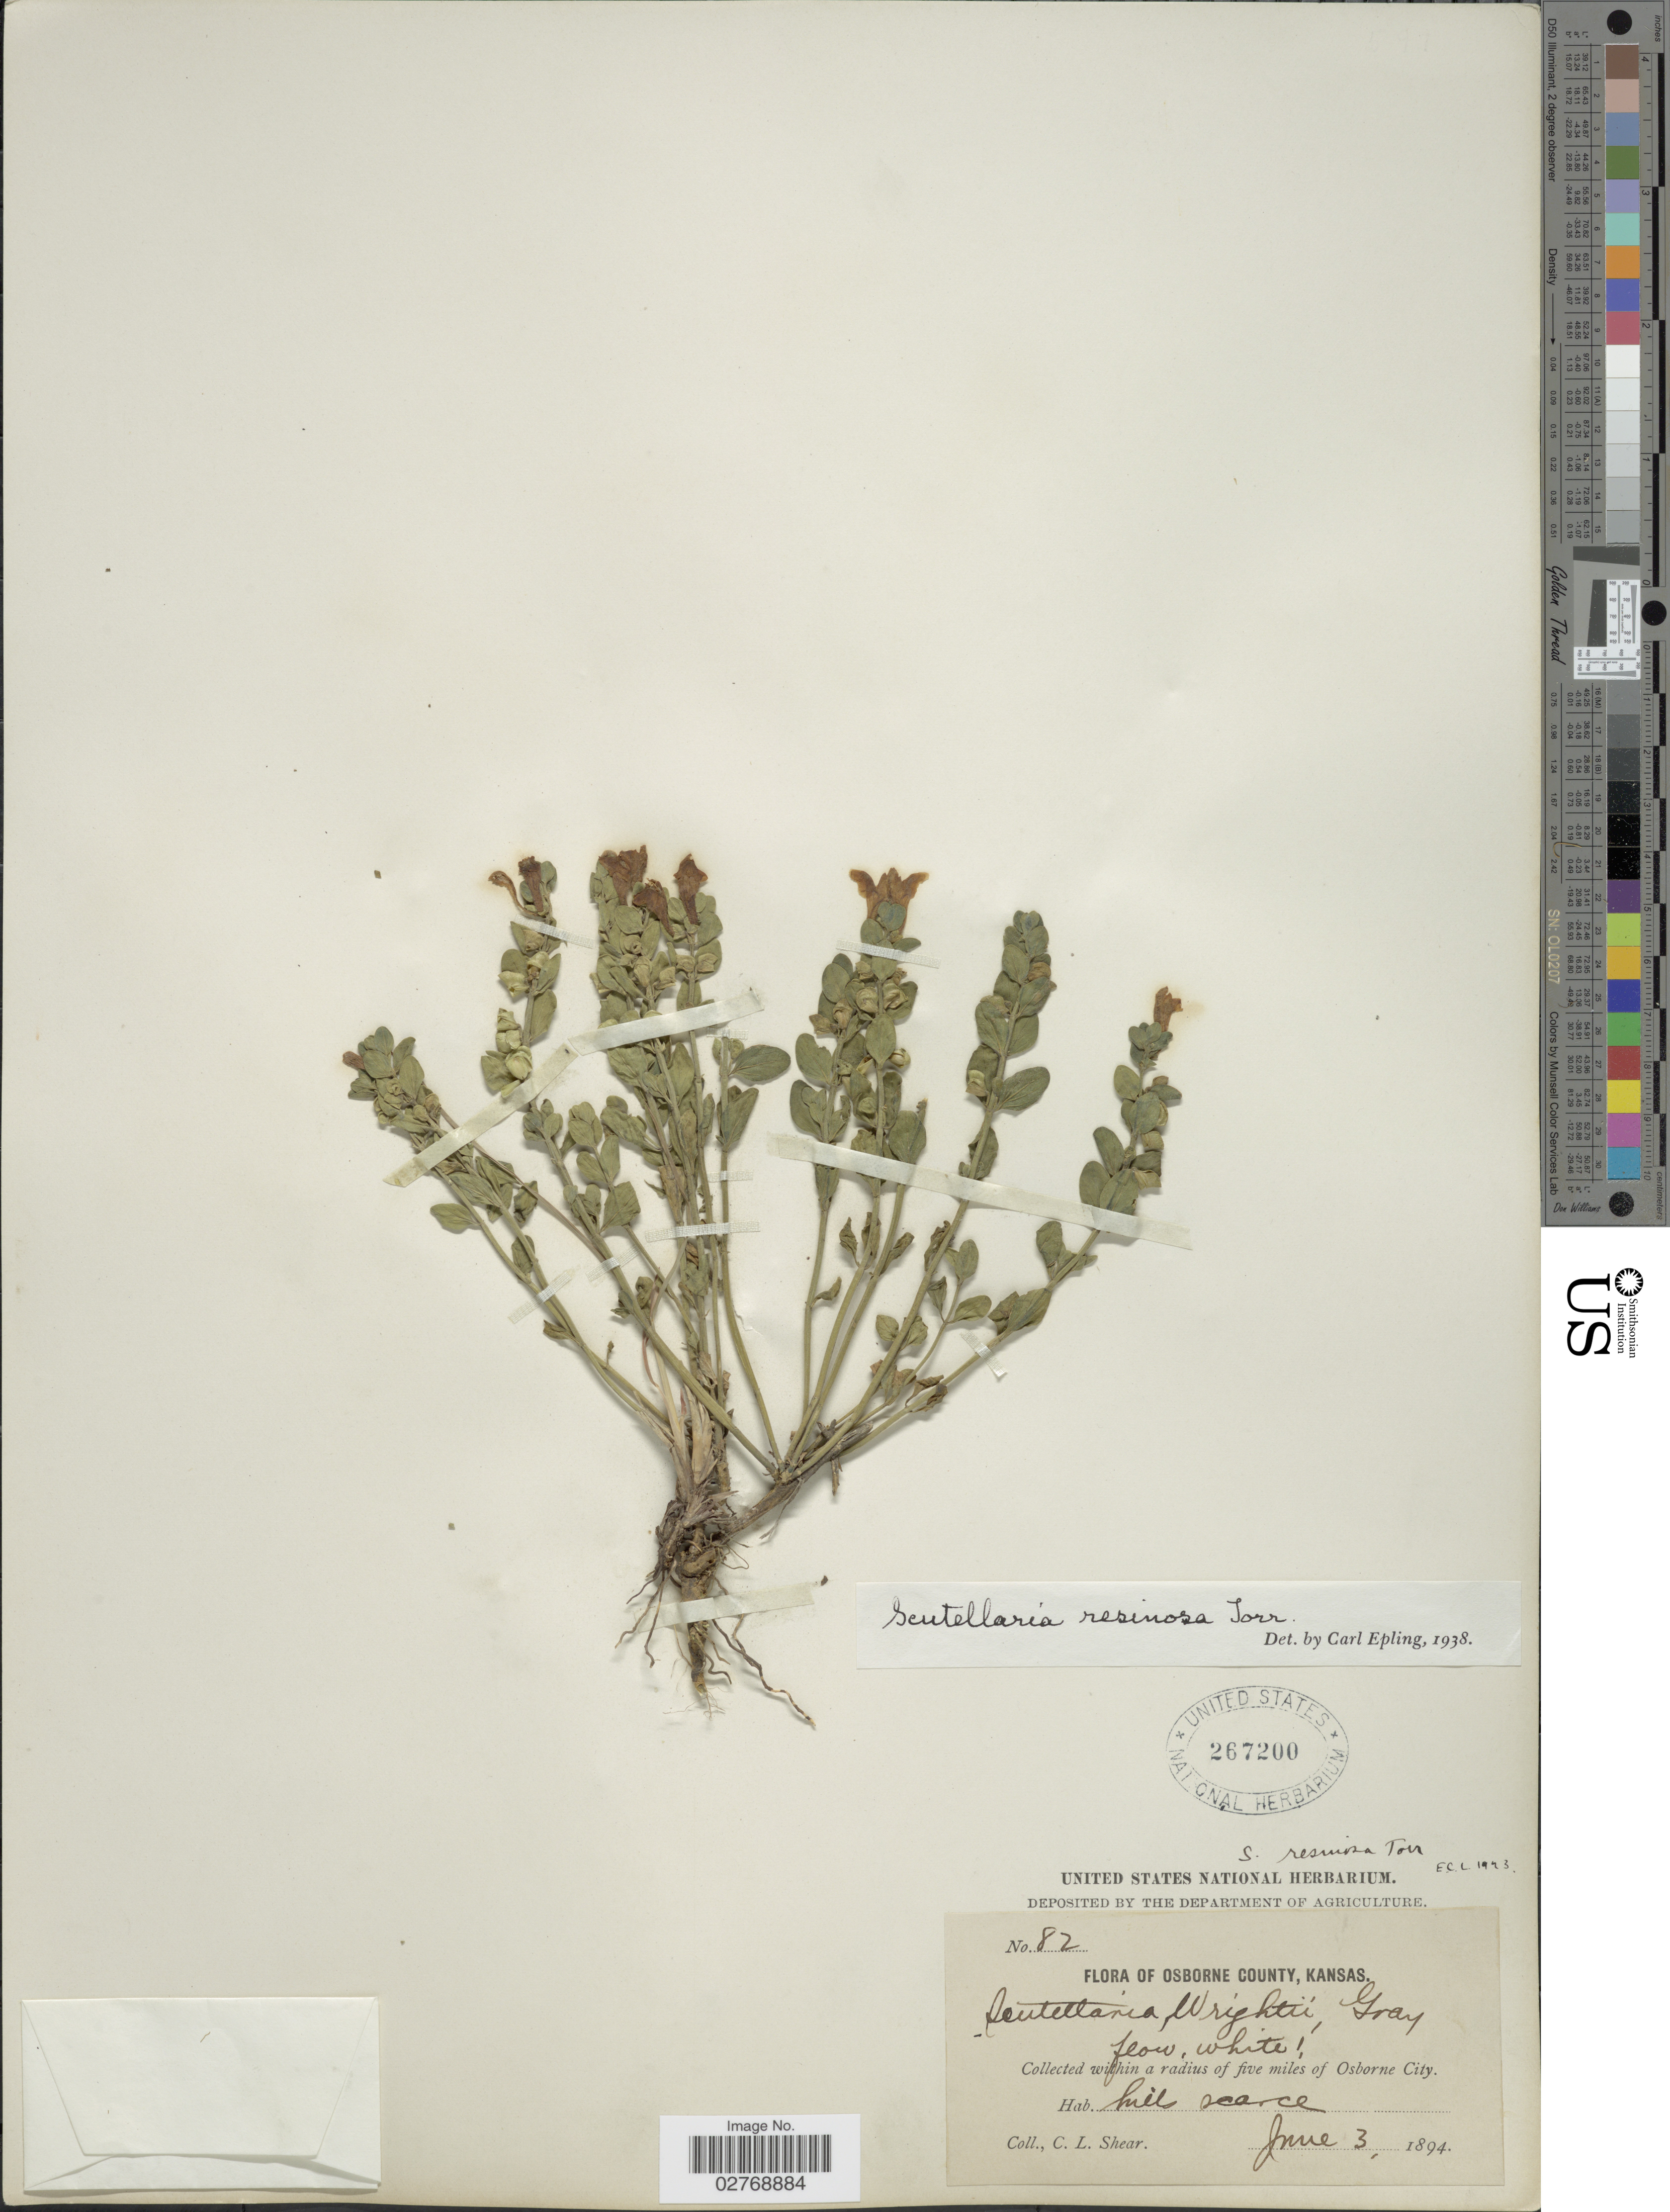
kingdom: Plantae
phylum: Tracheophyta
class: Magnoliopsida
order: Lamiales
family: Lamiaceae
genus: Scutellaria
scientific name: Scutellaria resinosa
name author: Torr.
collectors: C. L. Shear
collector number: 82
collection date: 1894-06-03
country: United States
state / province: Kansas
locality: Osborne County. Within a radius of five miles of Osborne City.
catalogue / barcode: US 267200